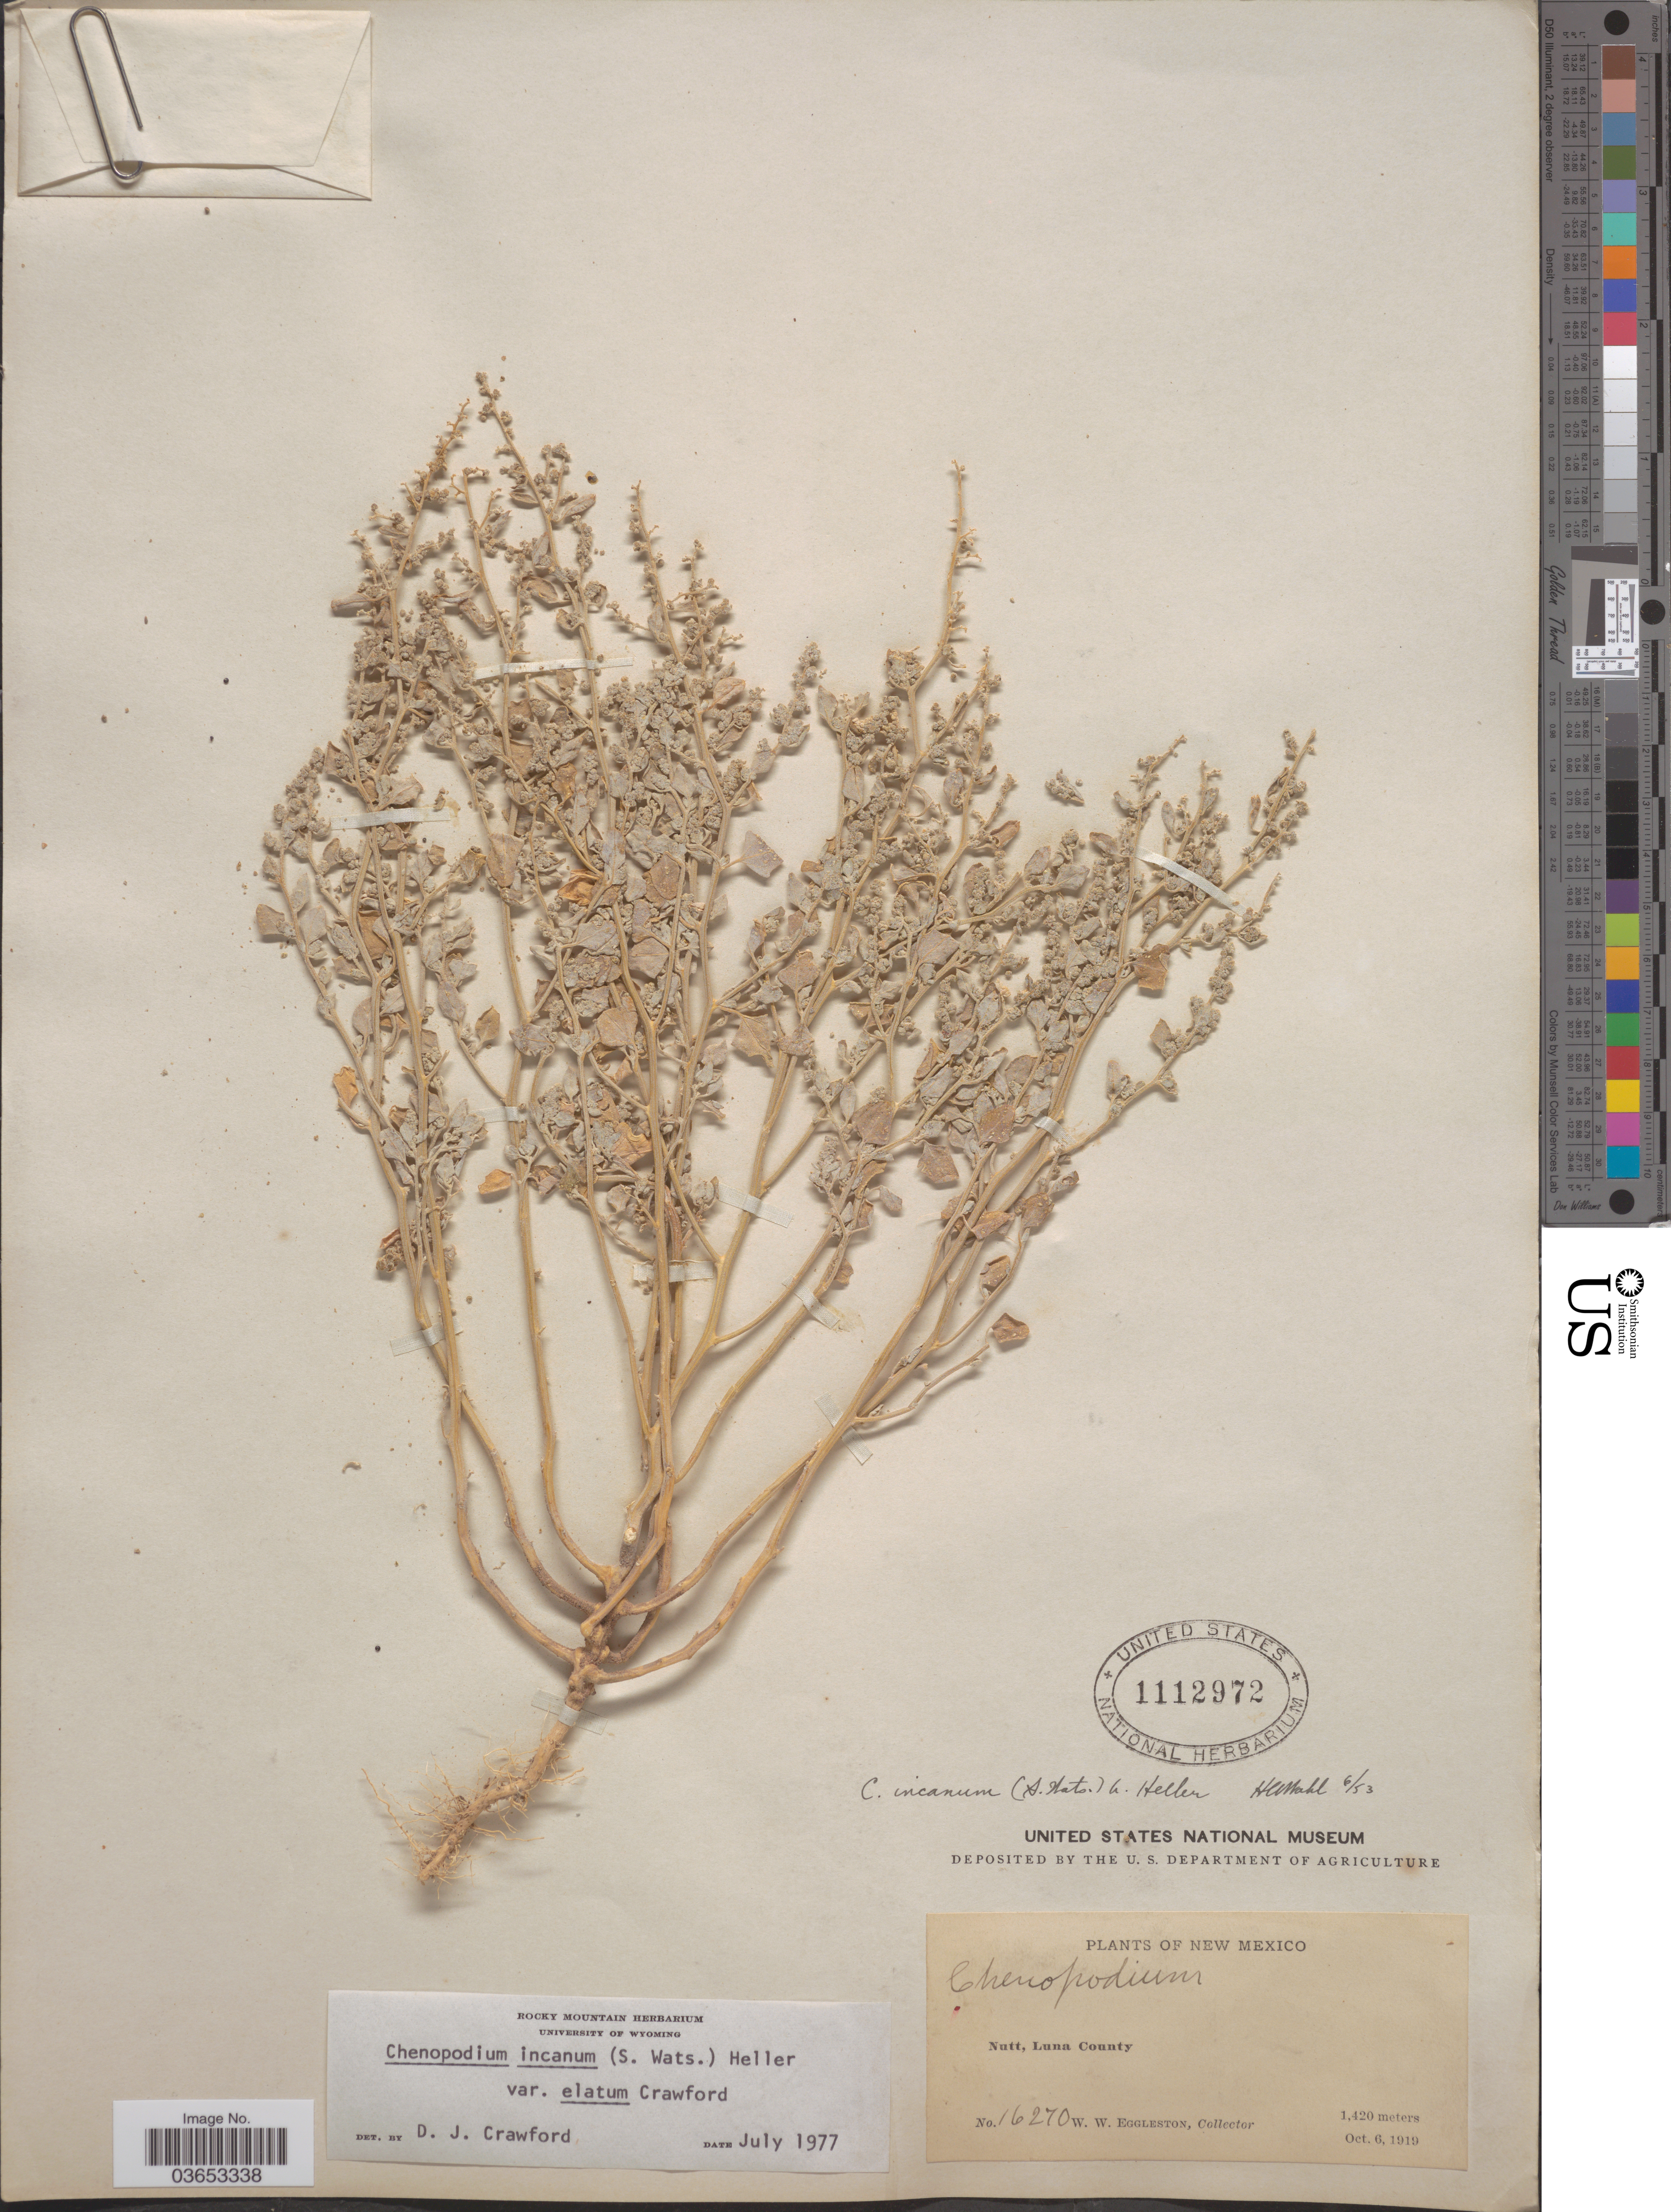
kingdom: Plantae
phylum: Tracheophyta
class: Magnoliopsida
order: Caryophyllales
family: Amaranthaceae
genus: Chenopodium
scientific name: Chenopodium incanum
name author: (S. Watson) A. Heller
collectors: W. W. Eggleston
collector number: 16270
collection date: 1919-10-06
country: United States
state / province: New Mexico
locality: Nutt, Luna County.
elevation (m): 1420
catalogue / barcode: US 1112972